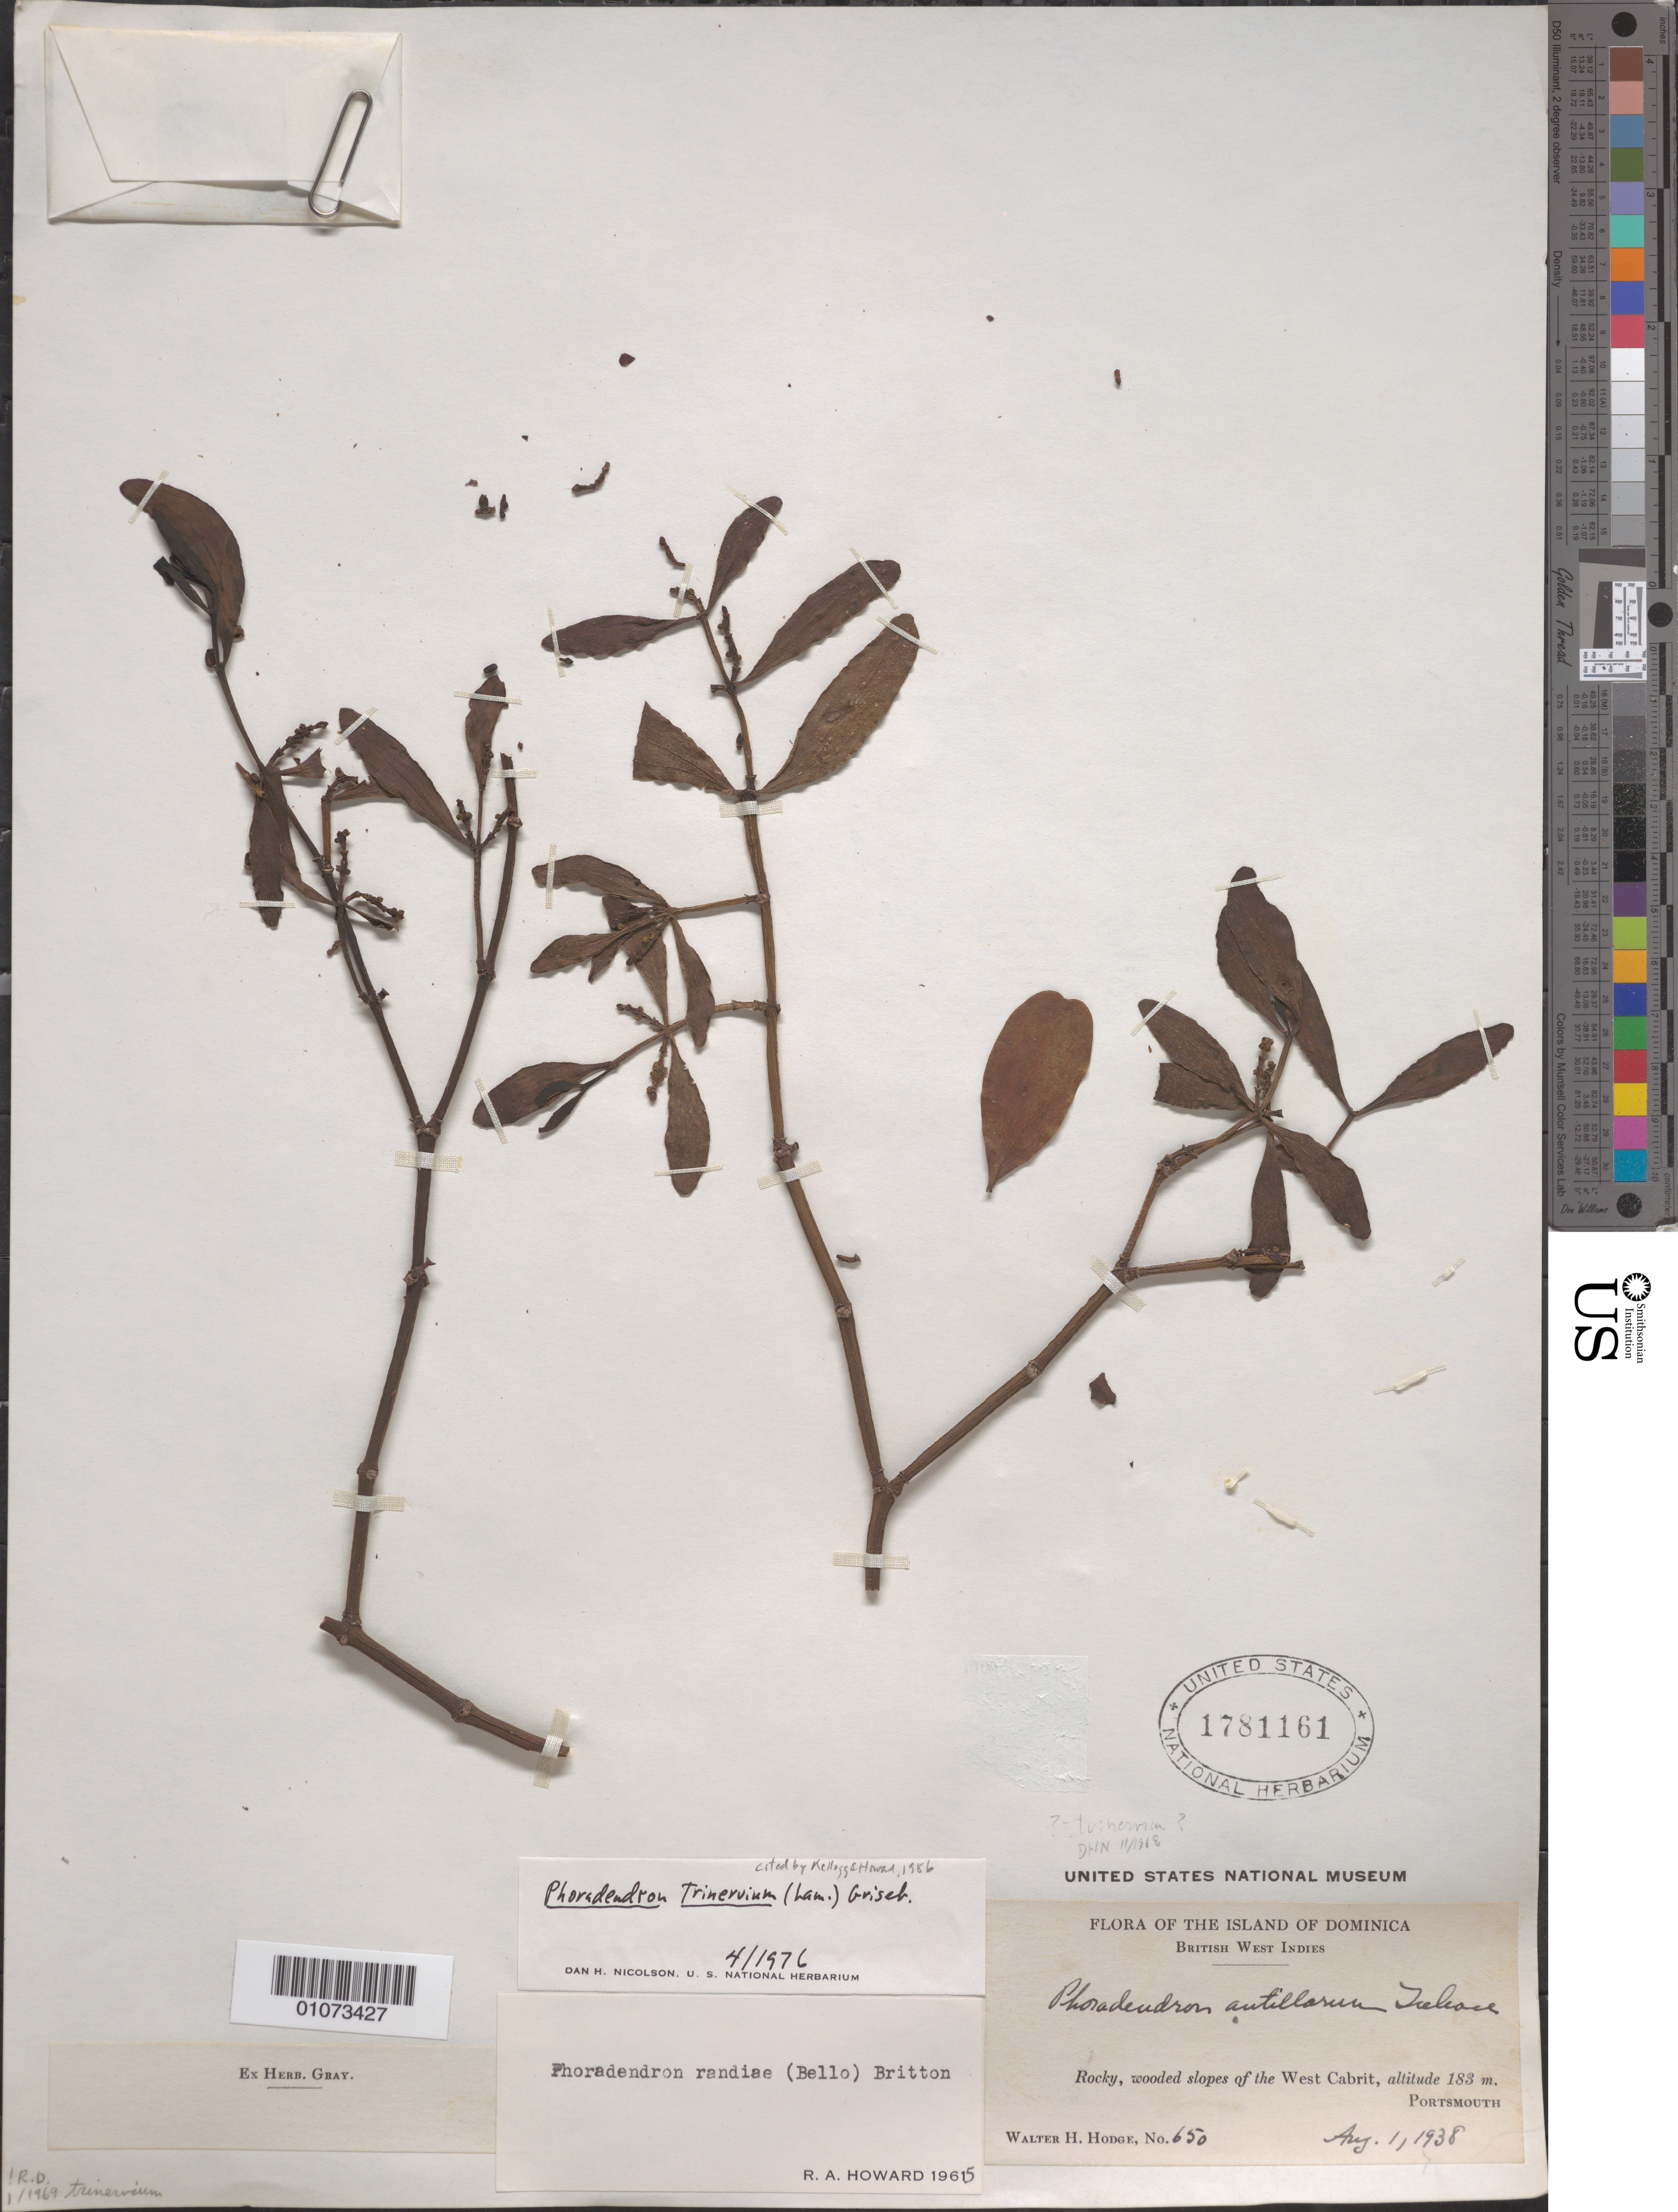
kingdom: Plantae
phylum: Tracheophyta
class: Magnoliopsida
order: Santalales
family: Viscaceae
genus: Phoradendron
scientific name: Phoradendron trinervium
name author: (Lam.) Griseb.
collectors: W. Hodge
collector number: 650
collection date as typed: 01 Aug 1938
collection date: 1938-08-01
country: Dominica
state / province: St. John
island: Dominica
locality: Rocky, wooded slopes of the West Cabrit.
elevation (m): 183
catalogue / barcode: US 1781161